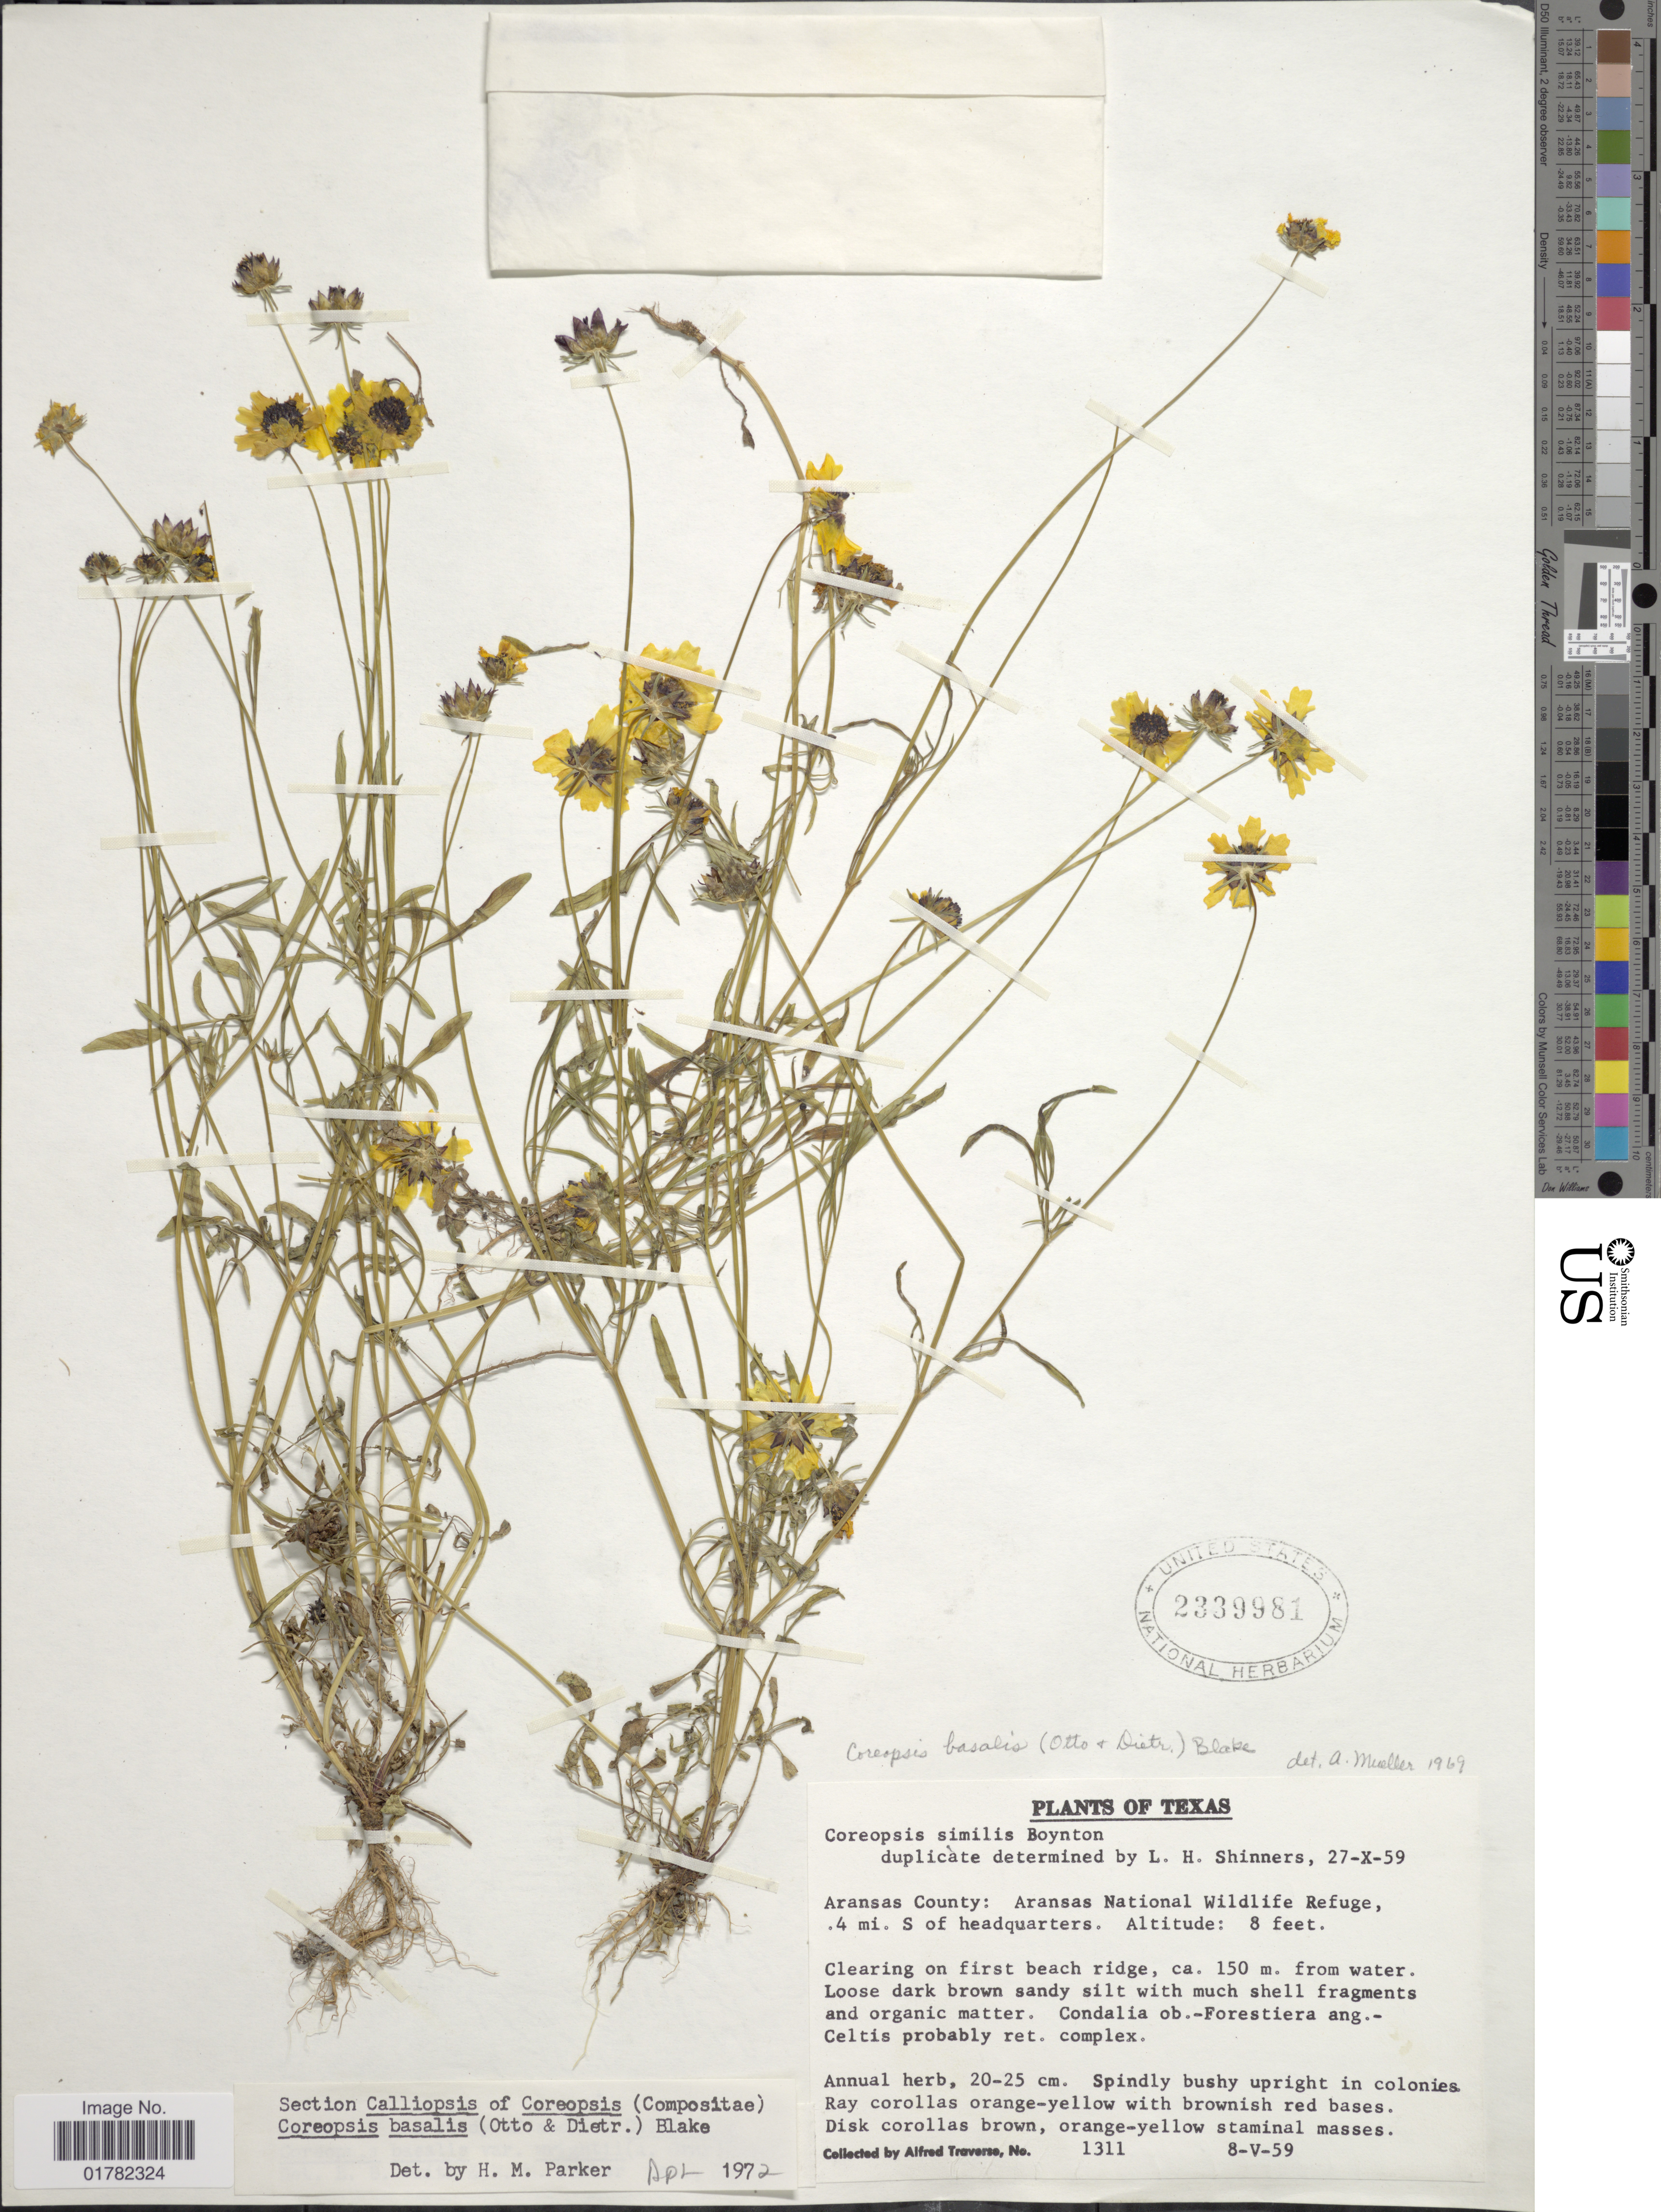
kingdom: Plantae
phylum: Tracheophyta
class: Magnoliopsida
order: Asterales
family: Asteraceae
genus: Coreopsis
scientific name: Coreopsis basalis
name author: S.F. Blake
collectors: A. Traverse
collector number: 1311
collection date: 1959-05-08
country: United States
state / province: Texas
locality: Aransas County: Aransas National Wildlife Refuge, .4 mi. S. of headquarters, clearing on first beach ridge, ca. 150 m from water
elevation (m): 2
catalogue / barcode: US 2339981